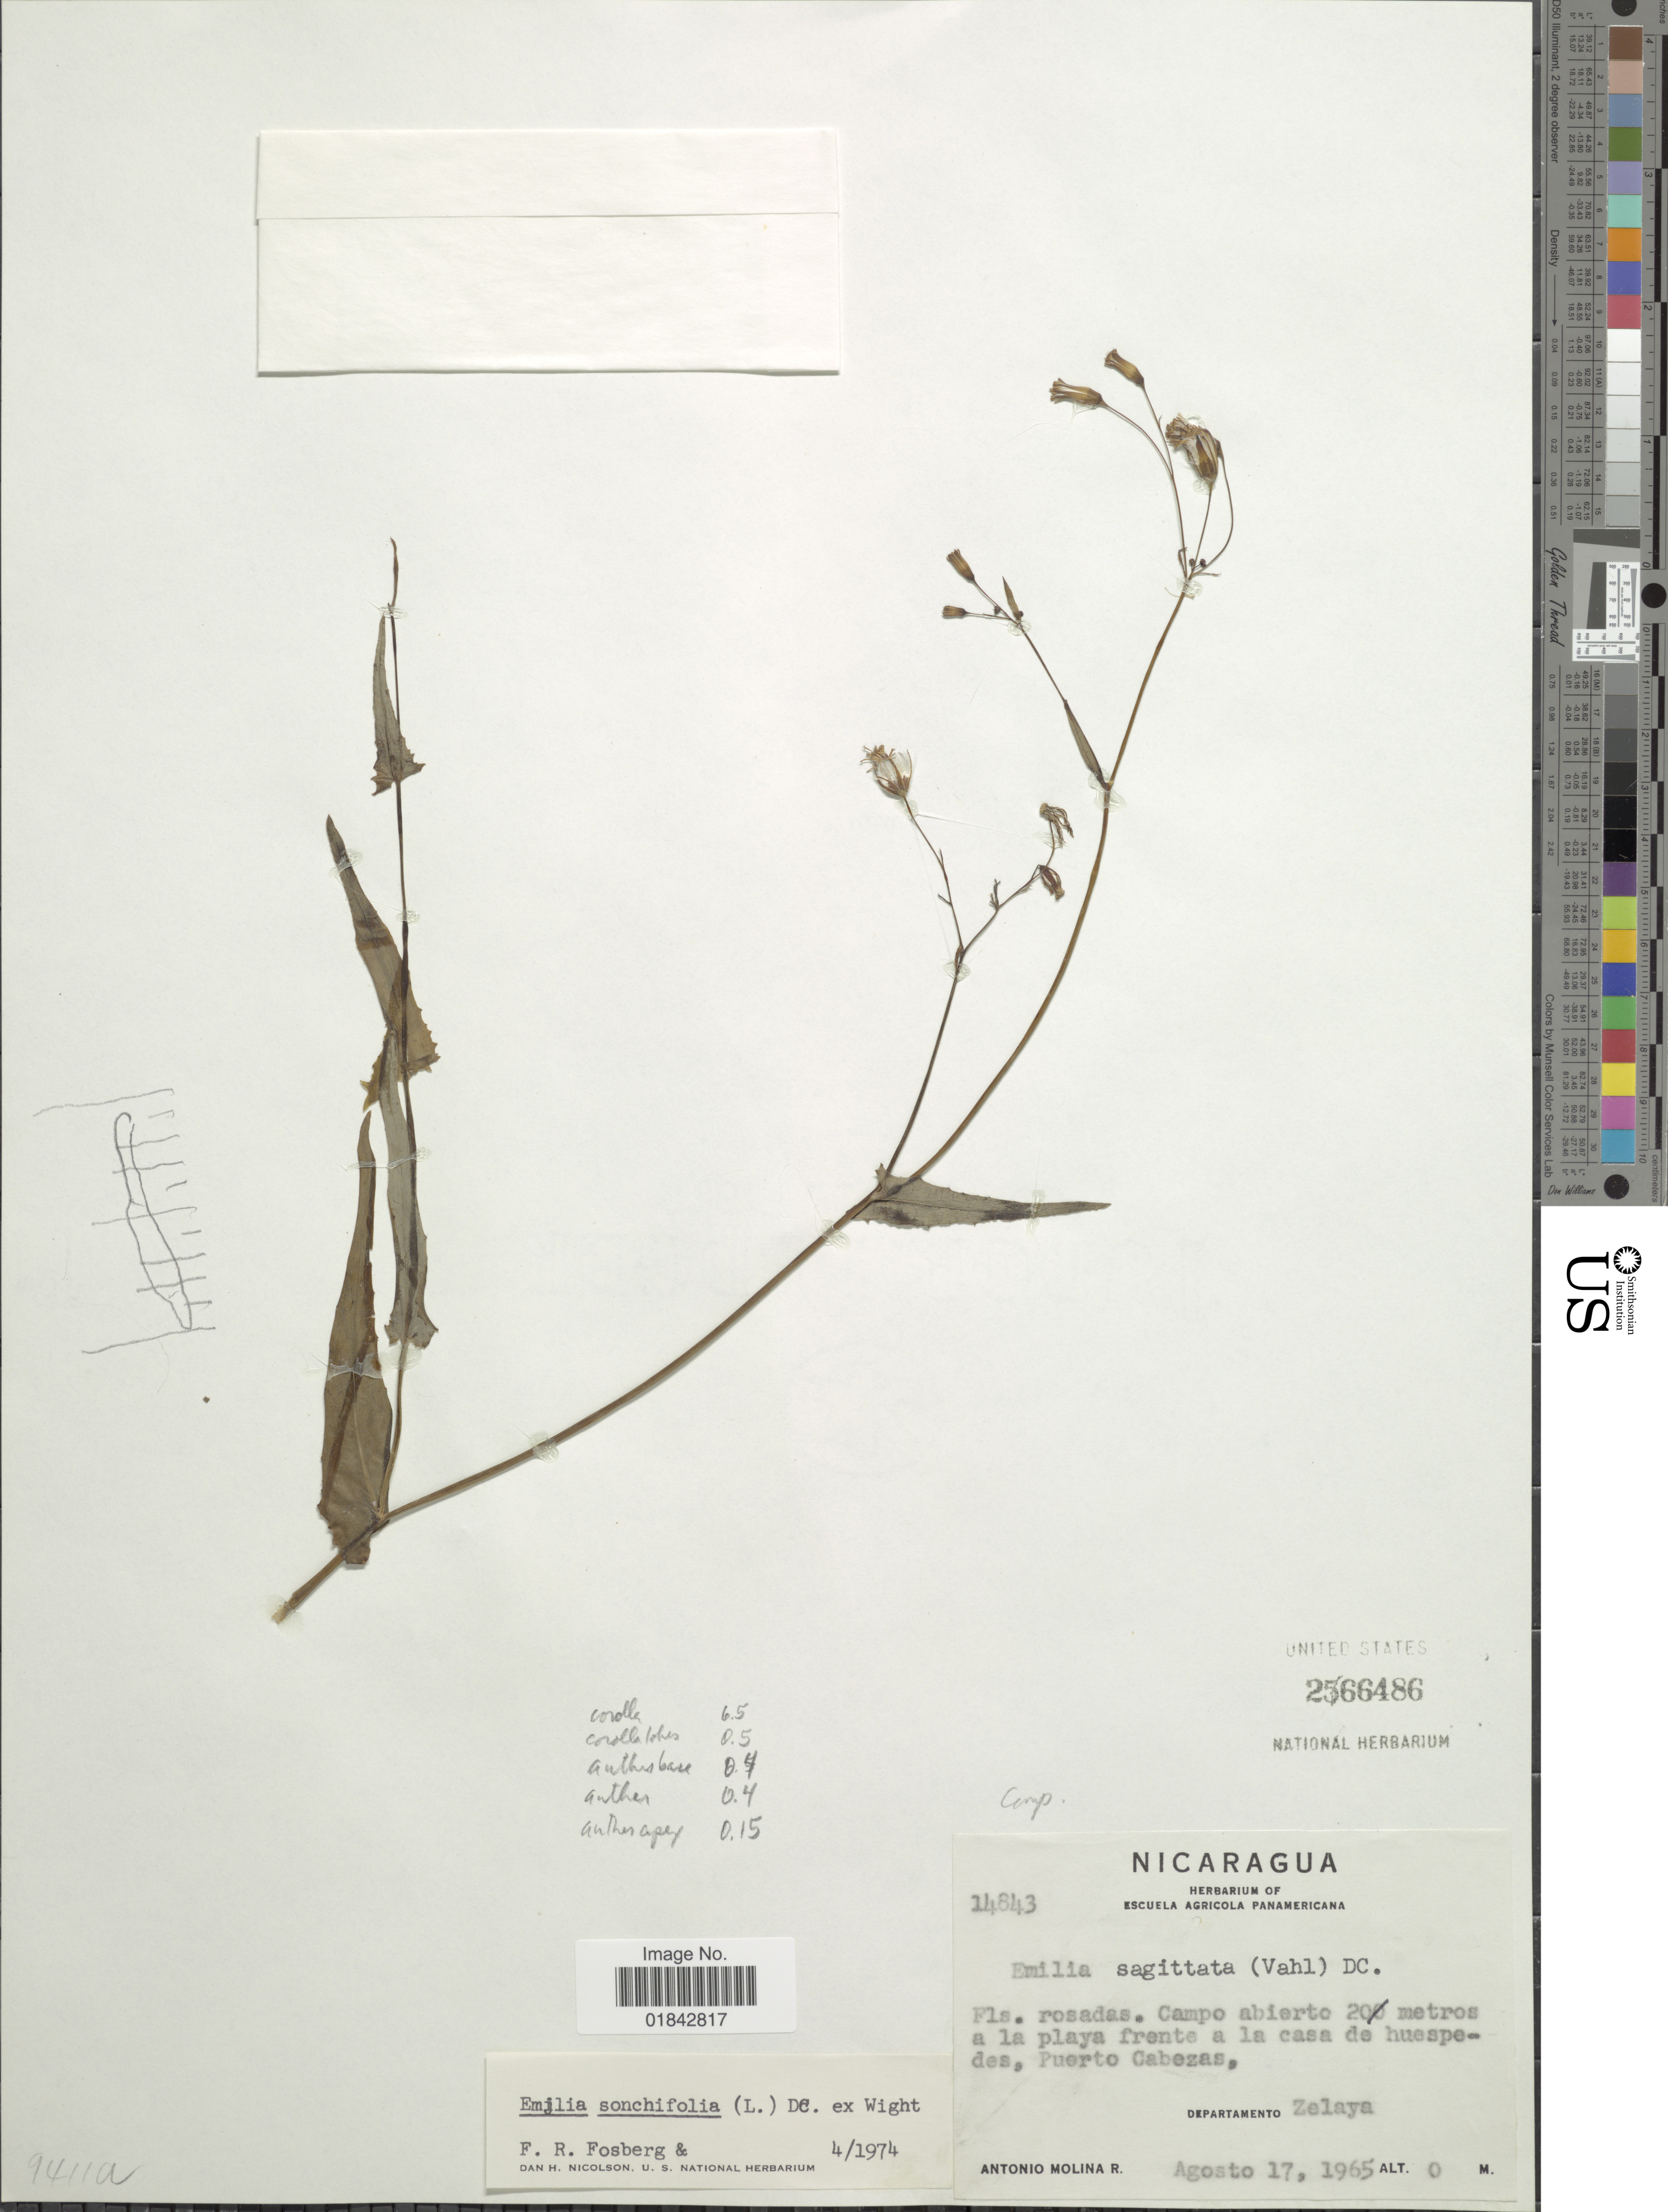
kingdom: Plantae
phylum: Tracheophyta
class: Magnoliopsida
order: Asterales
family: Asteraceae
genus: Emilia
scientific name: Emilia sonchifolia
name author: (L.) DC.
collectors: A. Molina R.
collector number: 14843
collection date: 1965-08-17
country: Nicaragua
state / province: Atlantico Sur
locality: Campo abierto 20 metros a la playa frente a la casa de huespedes, Puerto Cabezas, Departamento Zelaya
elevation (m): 0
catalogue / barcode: US 2566486